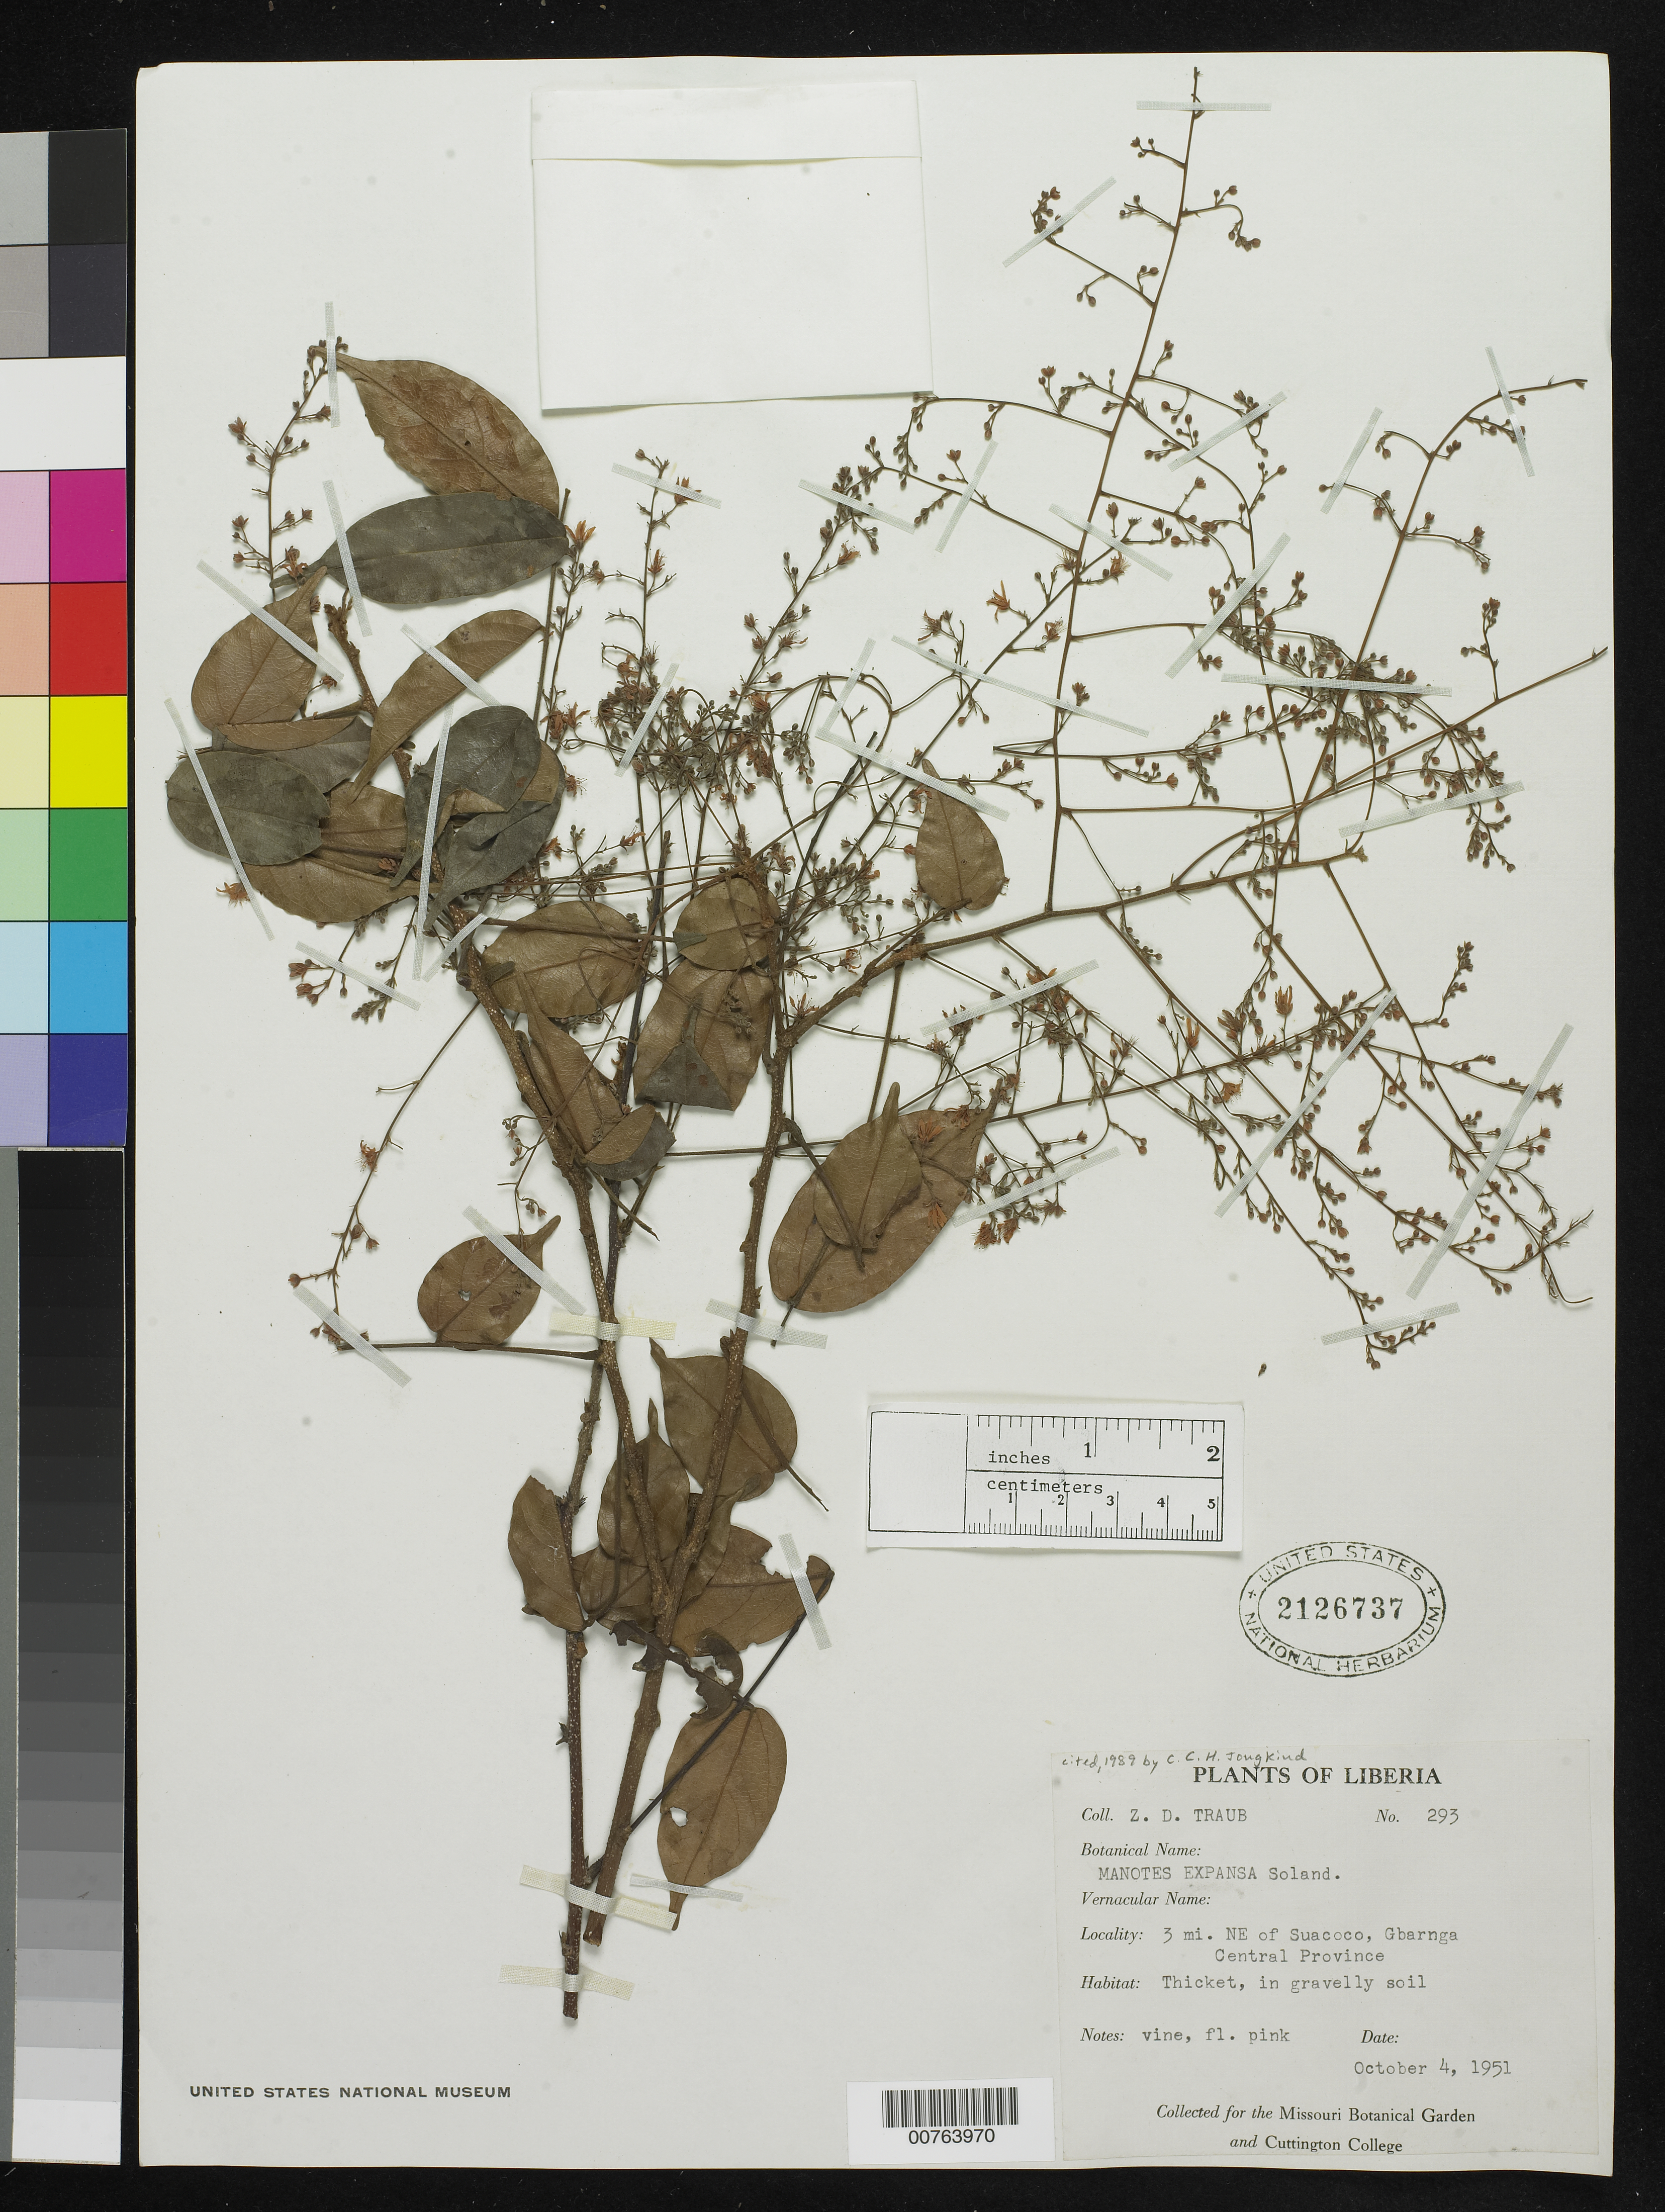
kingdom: Plantae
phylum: Tracheophyta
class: Magnoliopsida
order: Oxalidales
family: Connaraceae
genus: Manotes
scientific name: Manotes expansa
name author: Sol. ex Planch.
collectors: Z. D. Traub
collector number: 293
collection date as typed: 4 Oct 1951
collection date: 1951-10-04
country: Liberia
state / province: Bong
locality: Central Province: Gbarnga, 3 miles NE of Suacoco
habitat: Thicket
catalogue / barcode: US 2126737